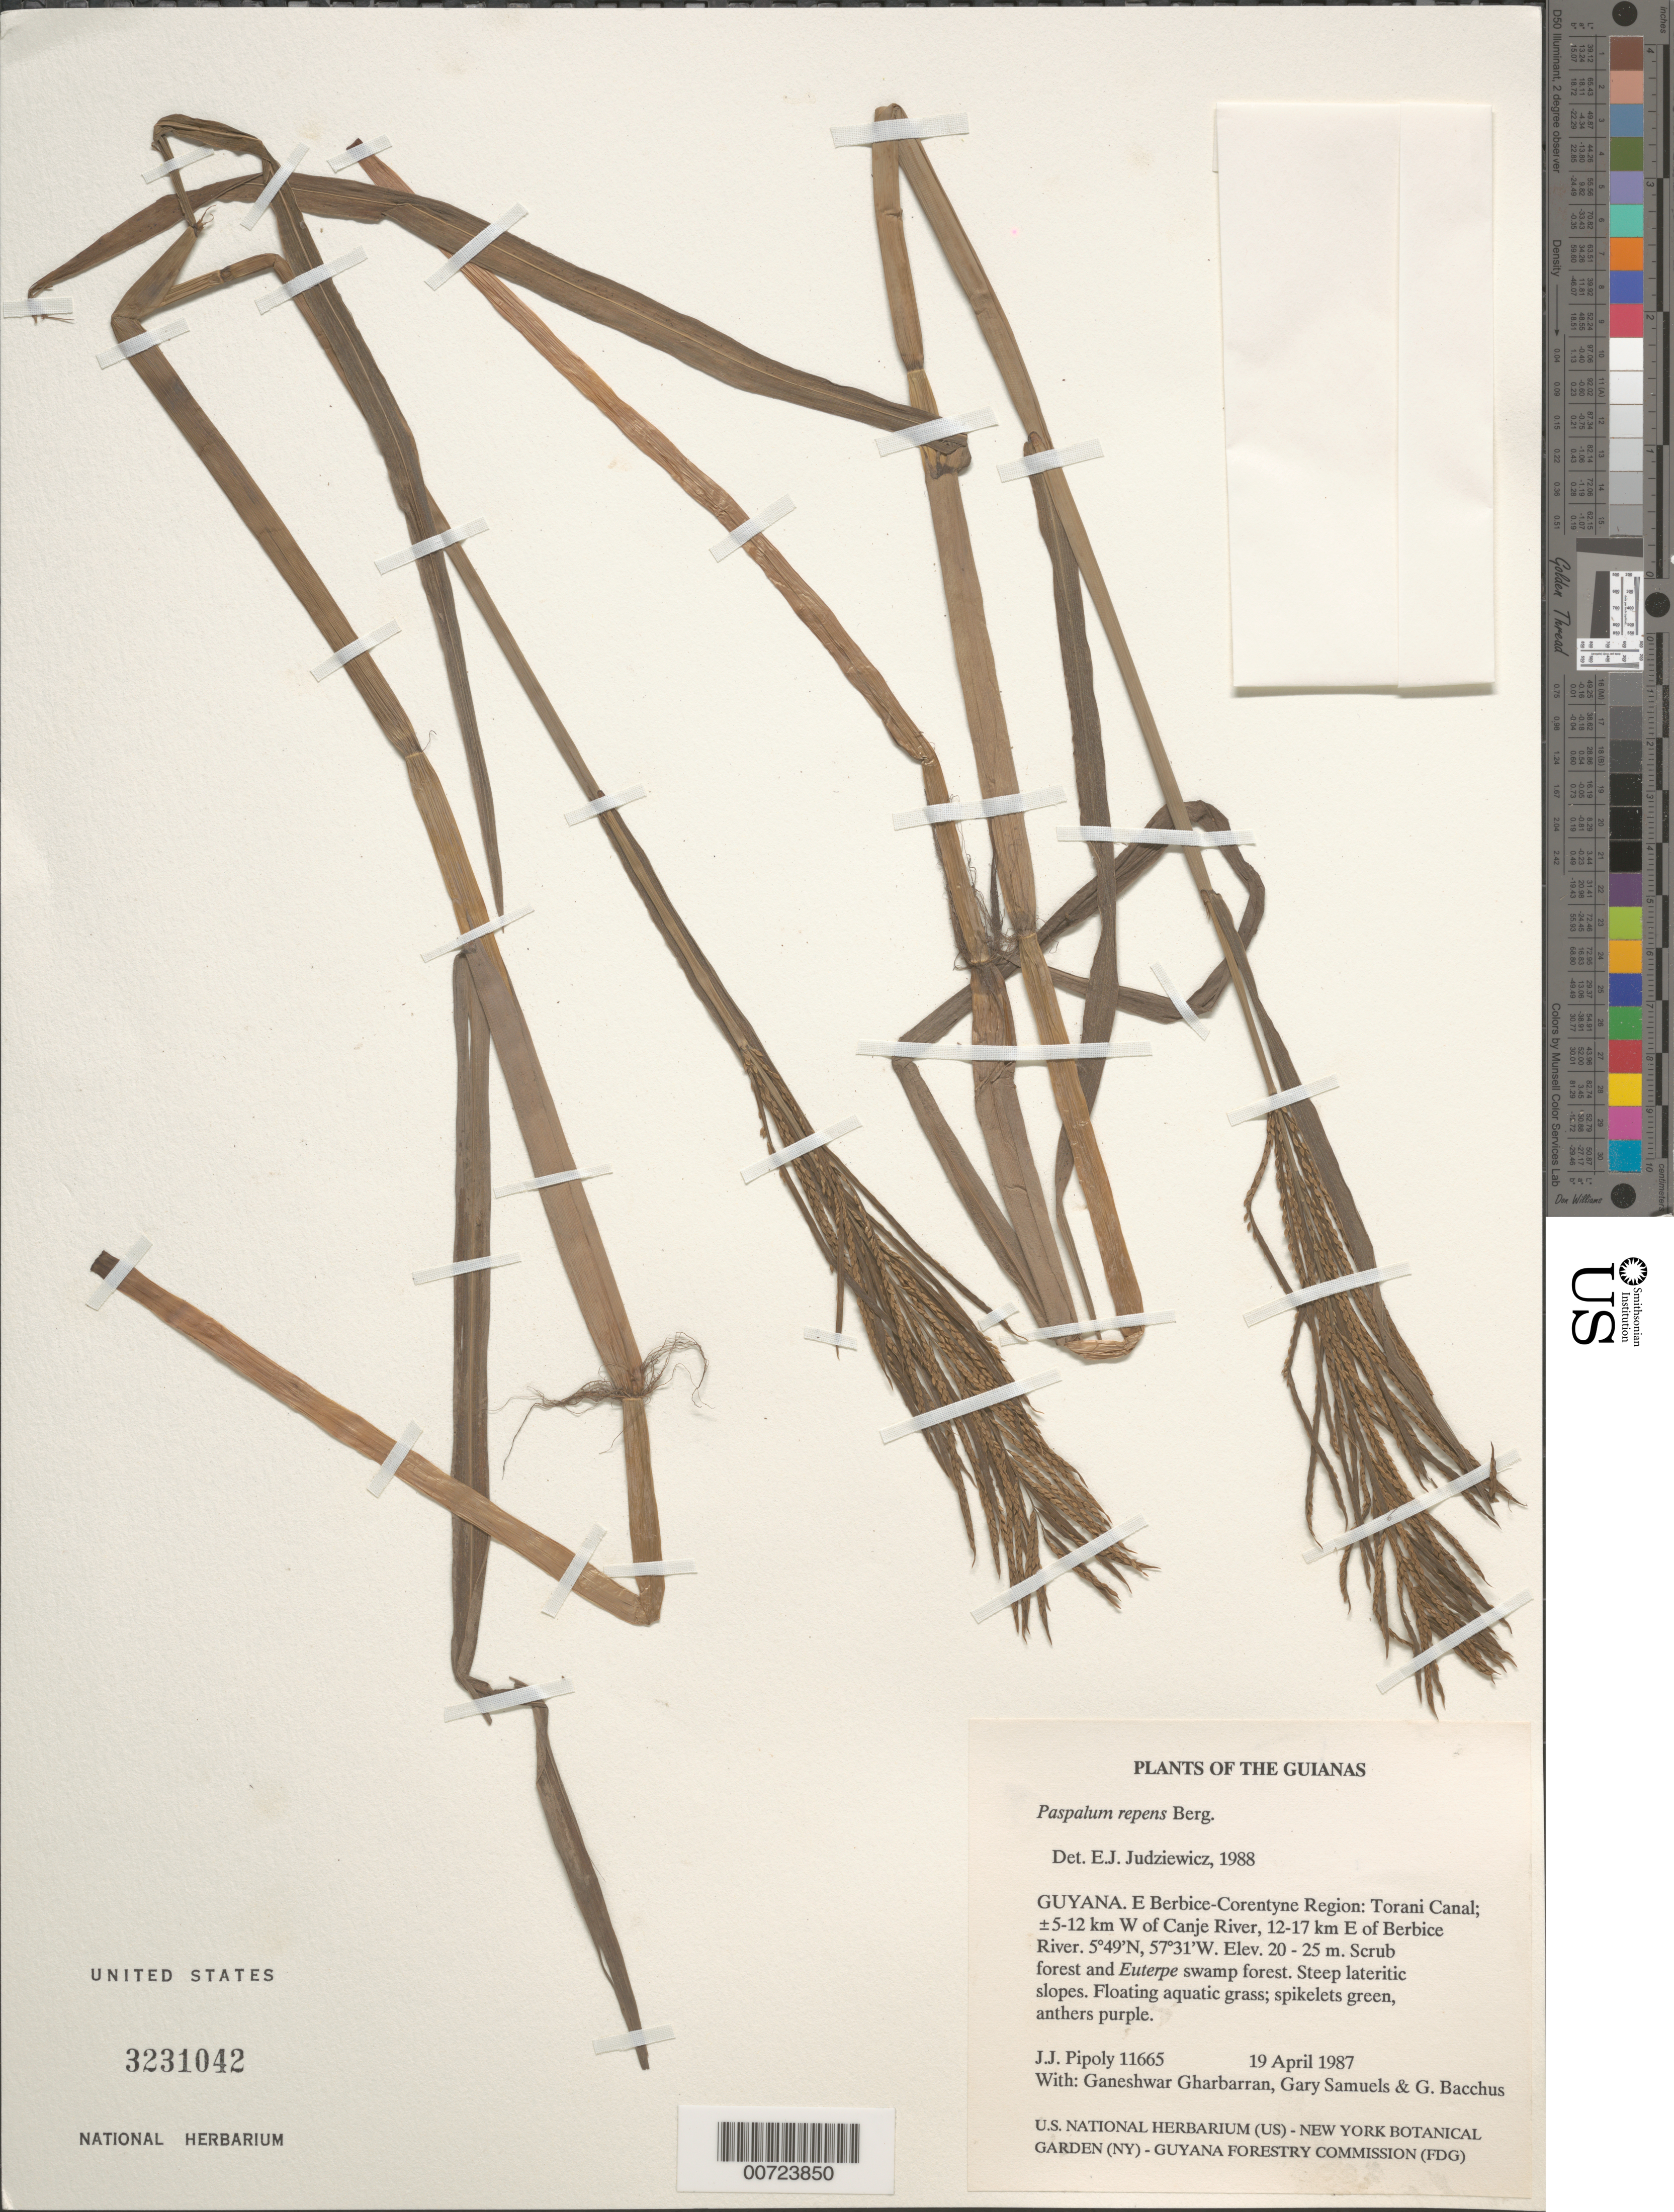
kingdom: Plantae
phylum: Tracheophyta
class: Liliopsida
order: Poales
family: Poaceae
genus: Paspalum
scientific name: Paspalum repens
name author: P.J. Bergius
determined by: Judziewicz, E. J.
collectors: J. J. Pipoly, G. Gharbarran, G. Samuels & G. Bacchus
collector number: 11665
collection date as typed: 19 April 1987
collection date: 1987-04-19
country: Guyana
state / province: E. Berbice-Corentyne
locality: Torani Canal; ±5-12 km W of Canje River, 12-17 km E of Berbice River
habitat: Scrub forest and Euterpe Swamp forestSteep lateritic slopes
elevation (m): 20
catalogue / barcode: US 3231042